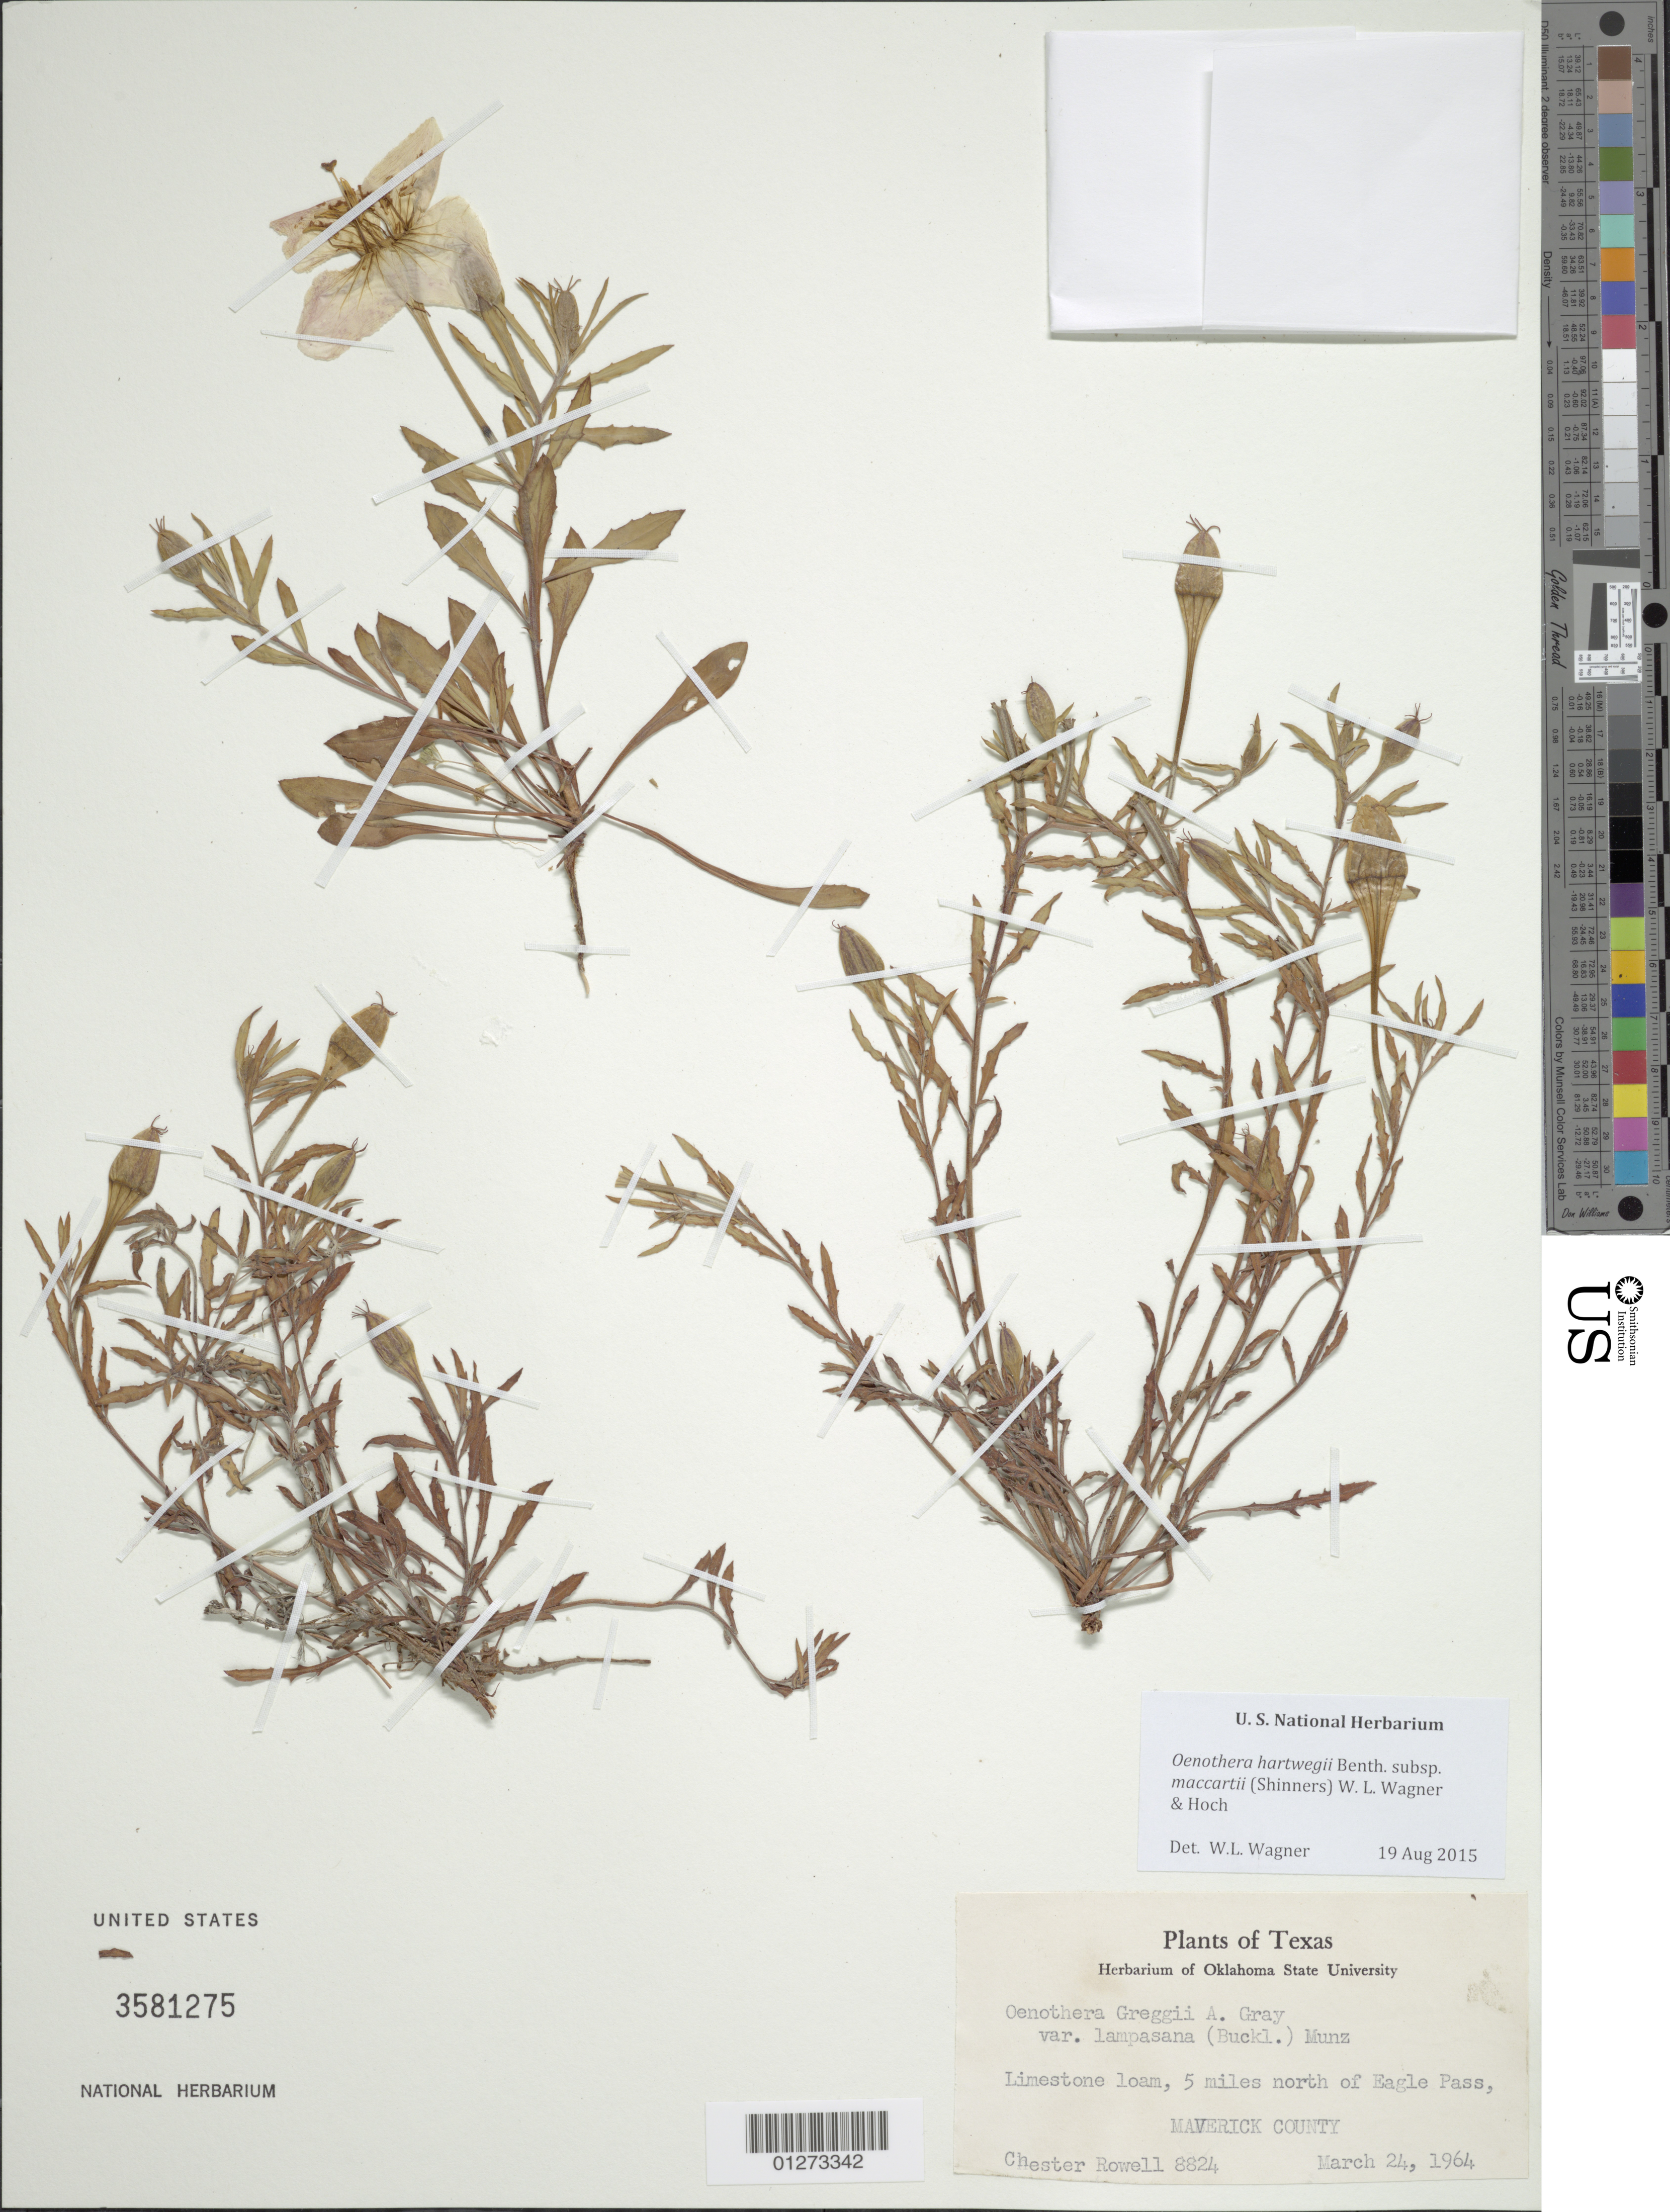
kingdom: Plantae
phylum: Tracheophyta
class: Magnoliopsida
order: Myrtales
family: Onagraceae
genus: Oenothera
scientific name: Oenothera hartwegii subsp. maccartii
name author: (Shinners) W.L. Wagner & Hoch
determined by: Wagner, W. L., (BOT), Smithsonian Institution - National Museum of Natural History (UNITED STATES)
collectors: C. M. Rowell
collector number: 8824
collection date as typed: March 24, 1964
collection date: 1964-03-24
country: United States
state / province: Texas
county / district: Maverick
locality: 5 miles north of Eagle Pass.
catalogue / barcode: US 3581275